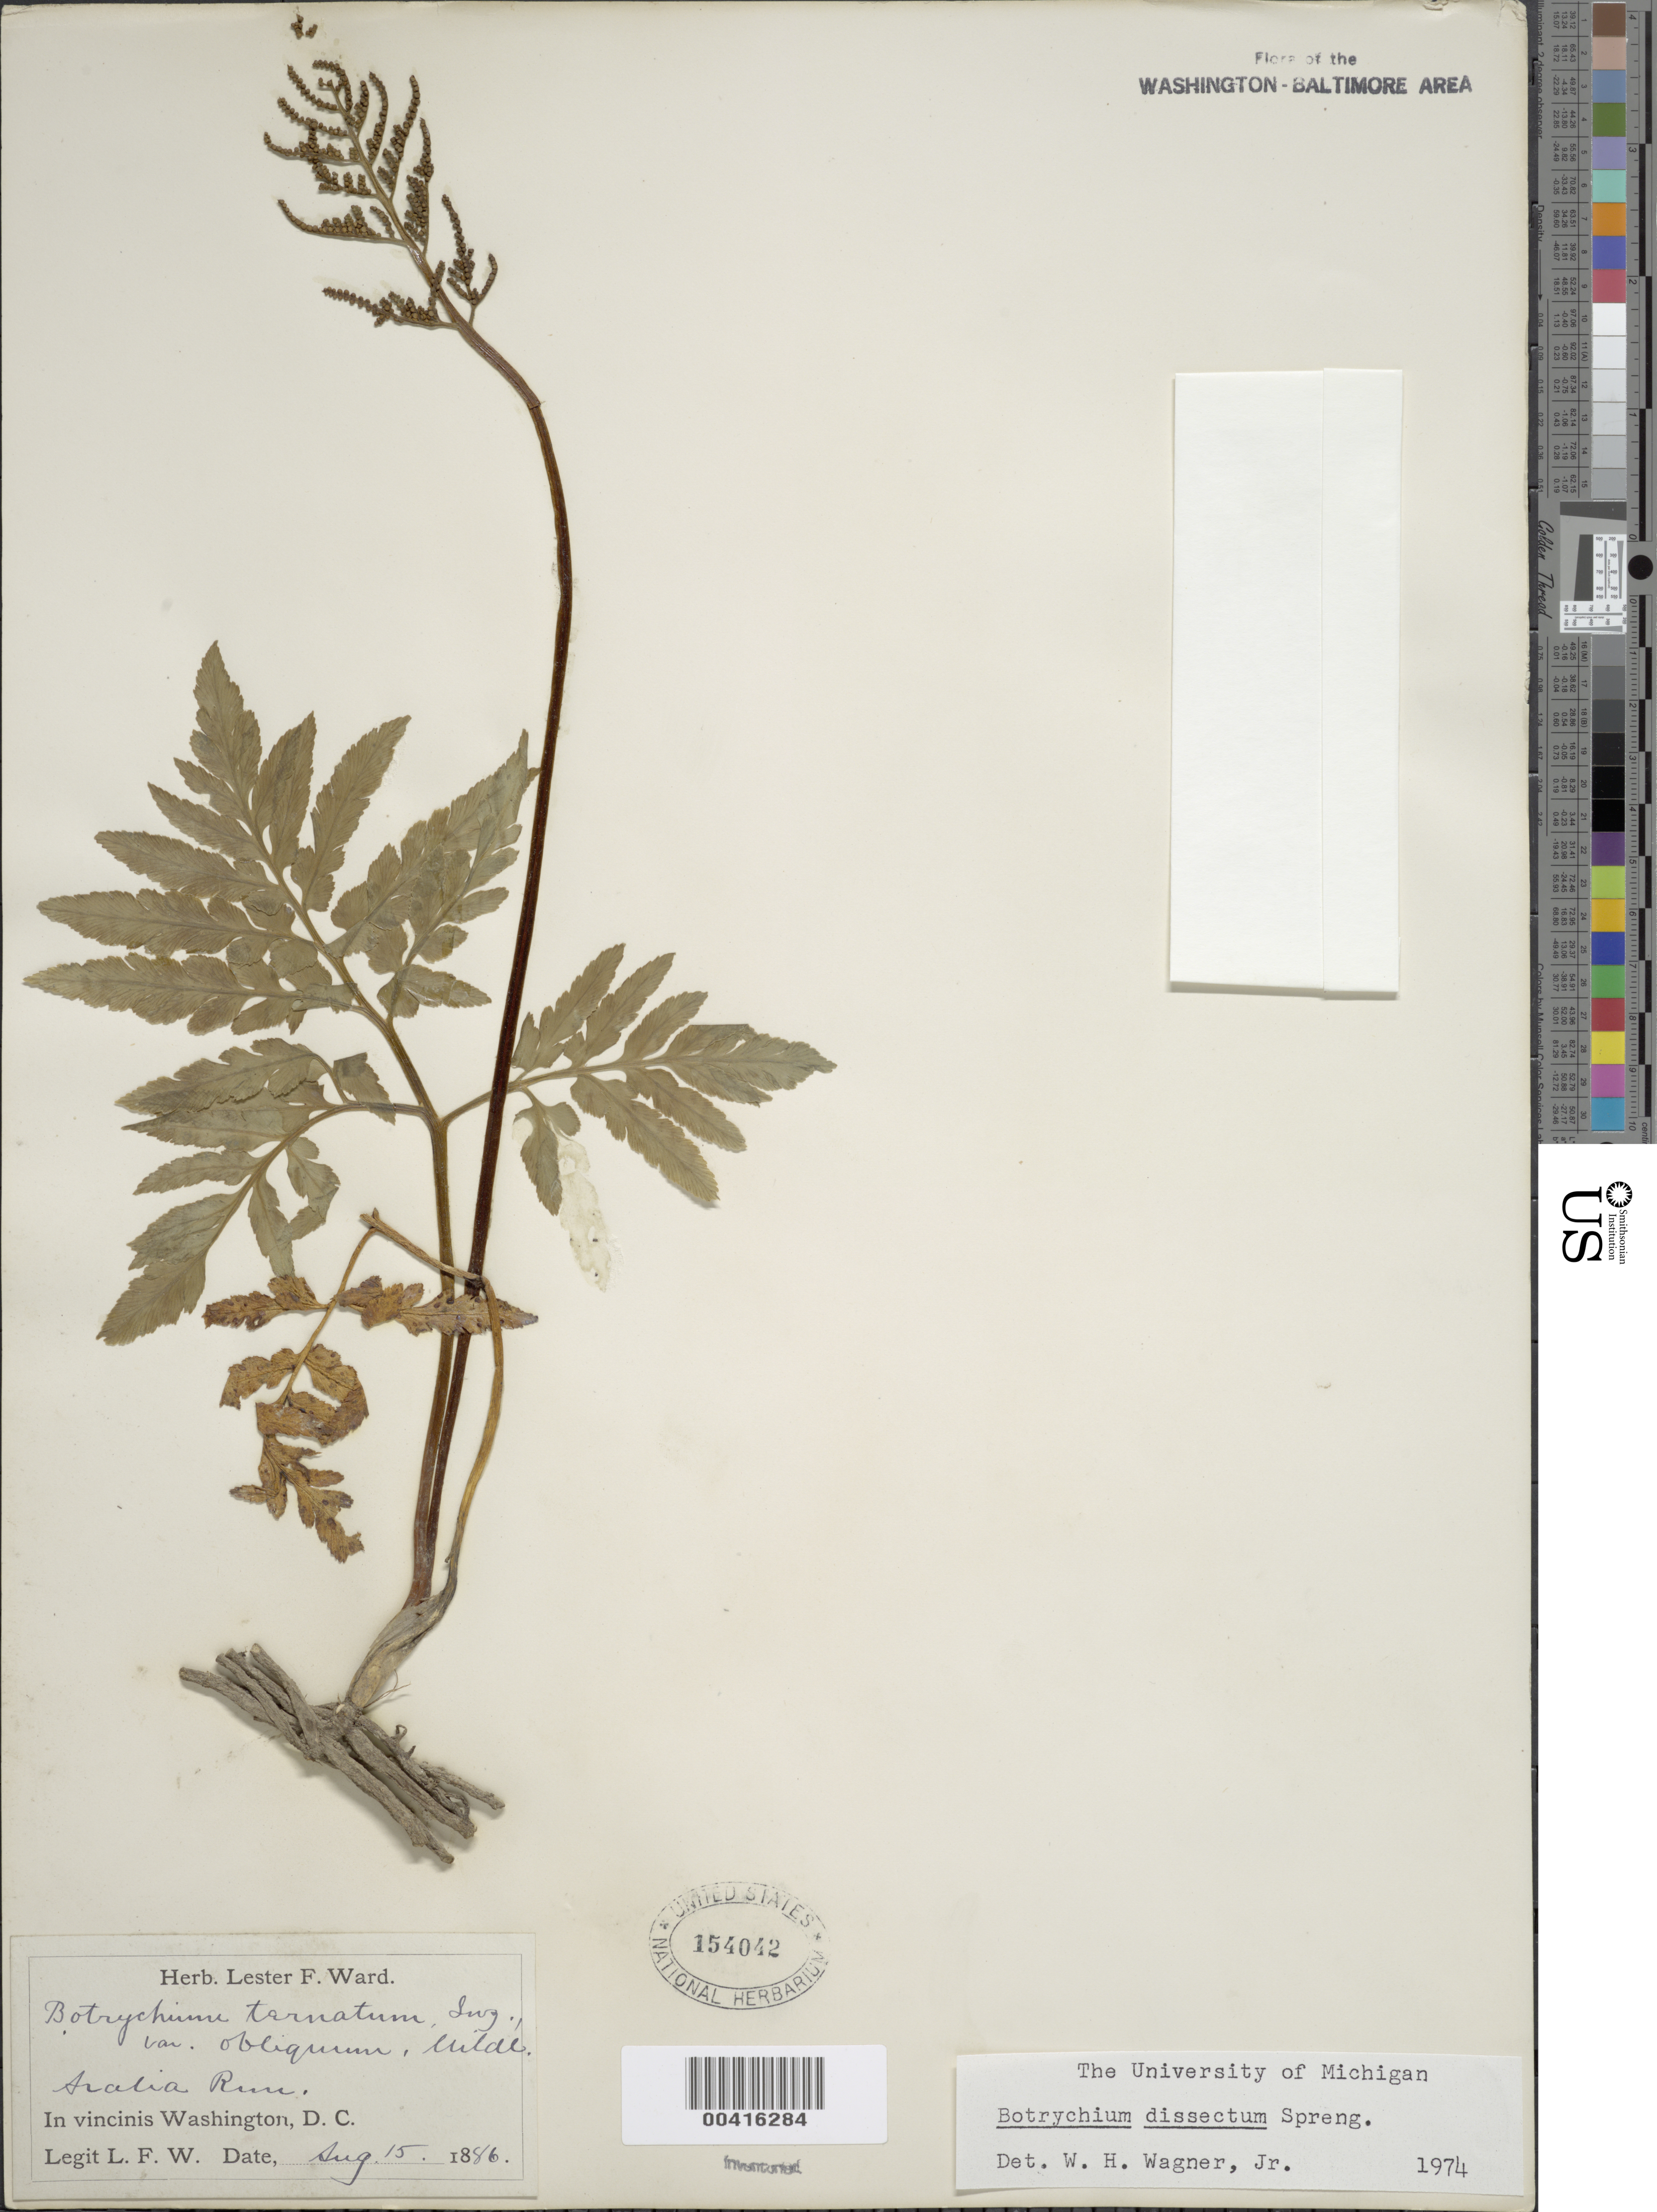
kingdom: Plantae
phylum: Tracheophyta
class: Polypodiopsida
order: Ophioglossales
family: Ophioglossaceae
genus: Botrychium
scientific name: Botrychium dissectum var. obliquum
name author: Clute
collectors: L. F. Ward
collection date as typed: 15 Aug 1886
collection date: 1886-08-15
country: United States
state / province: District of Columbia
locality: Aralia Run Rock Creek Park and Vicinity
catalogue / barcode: US 154042